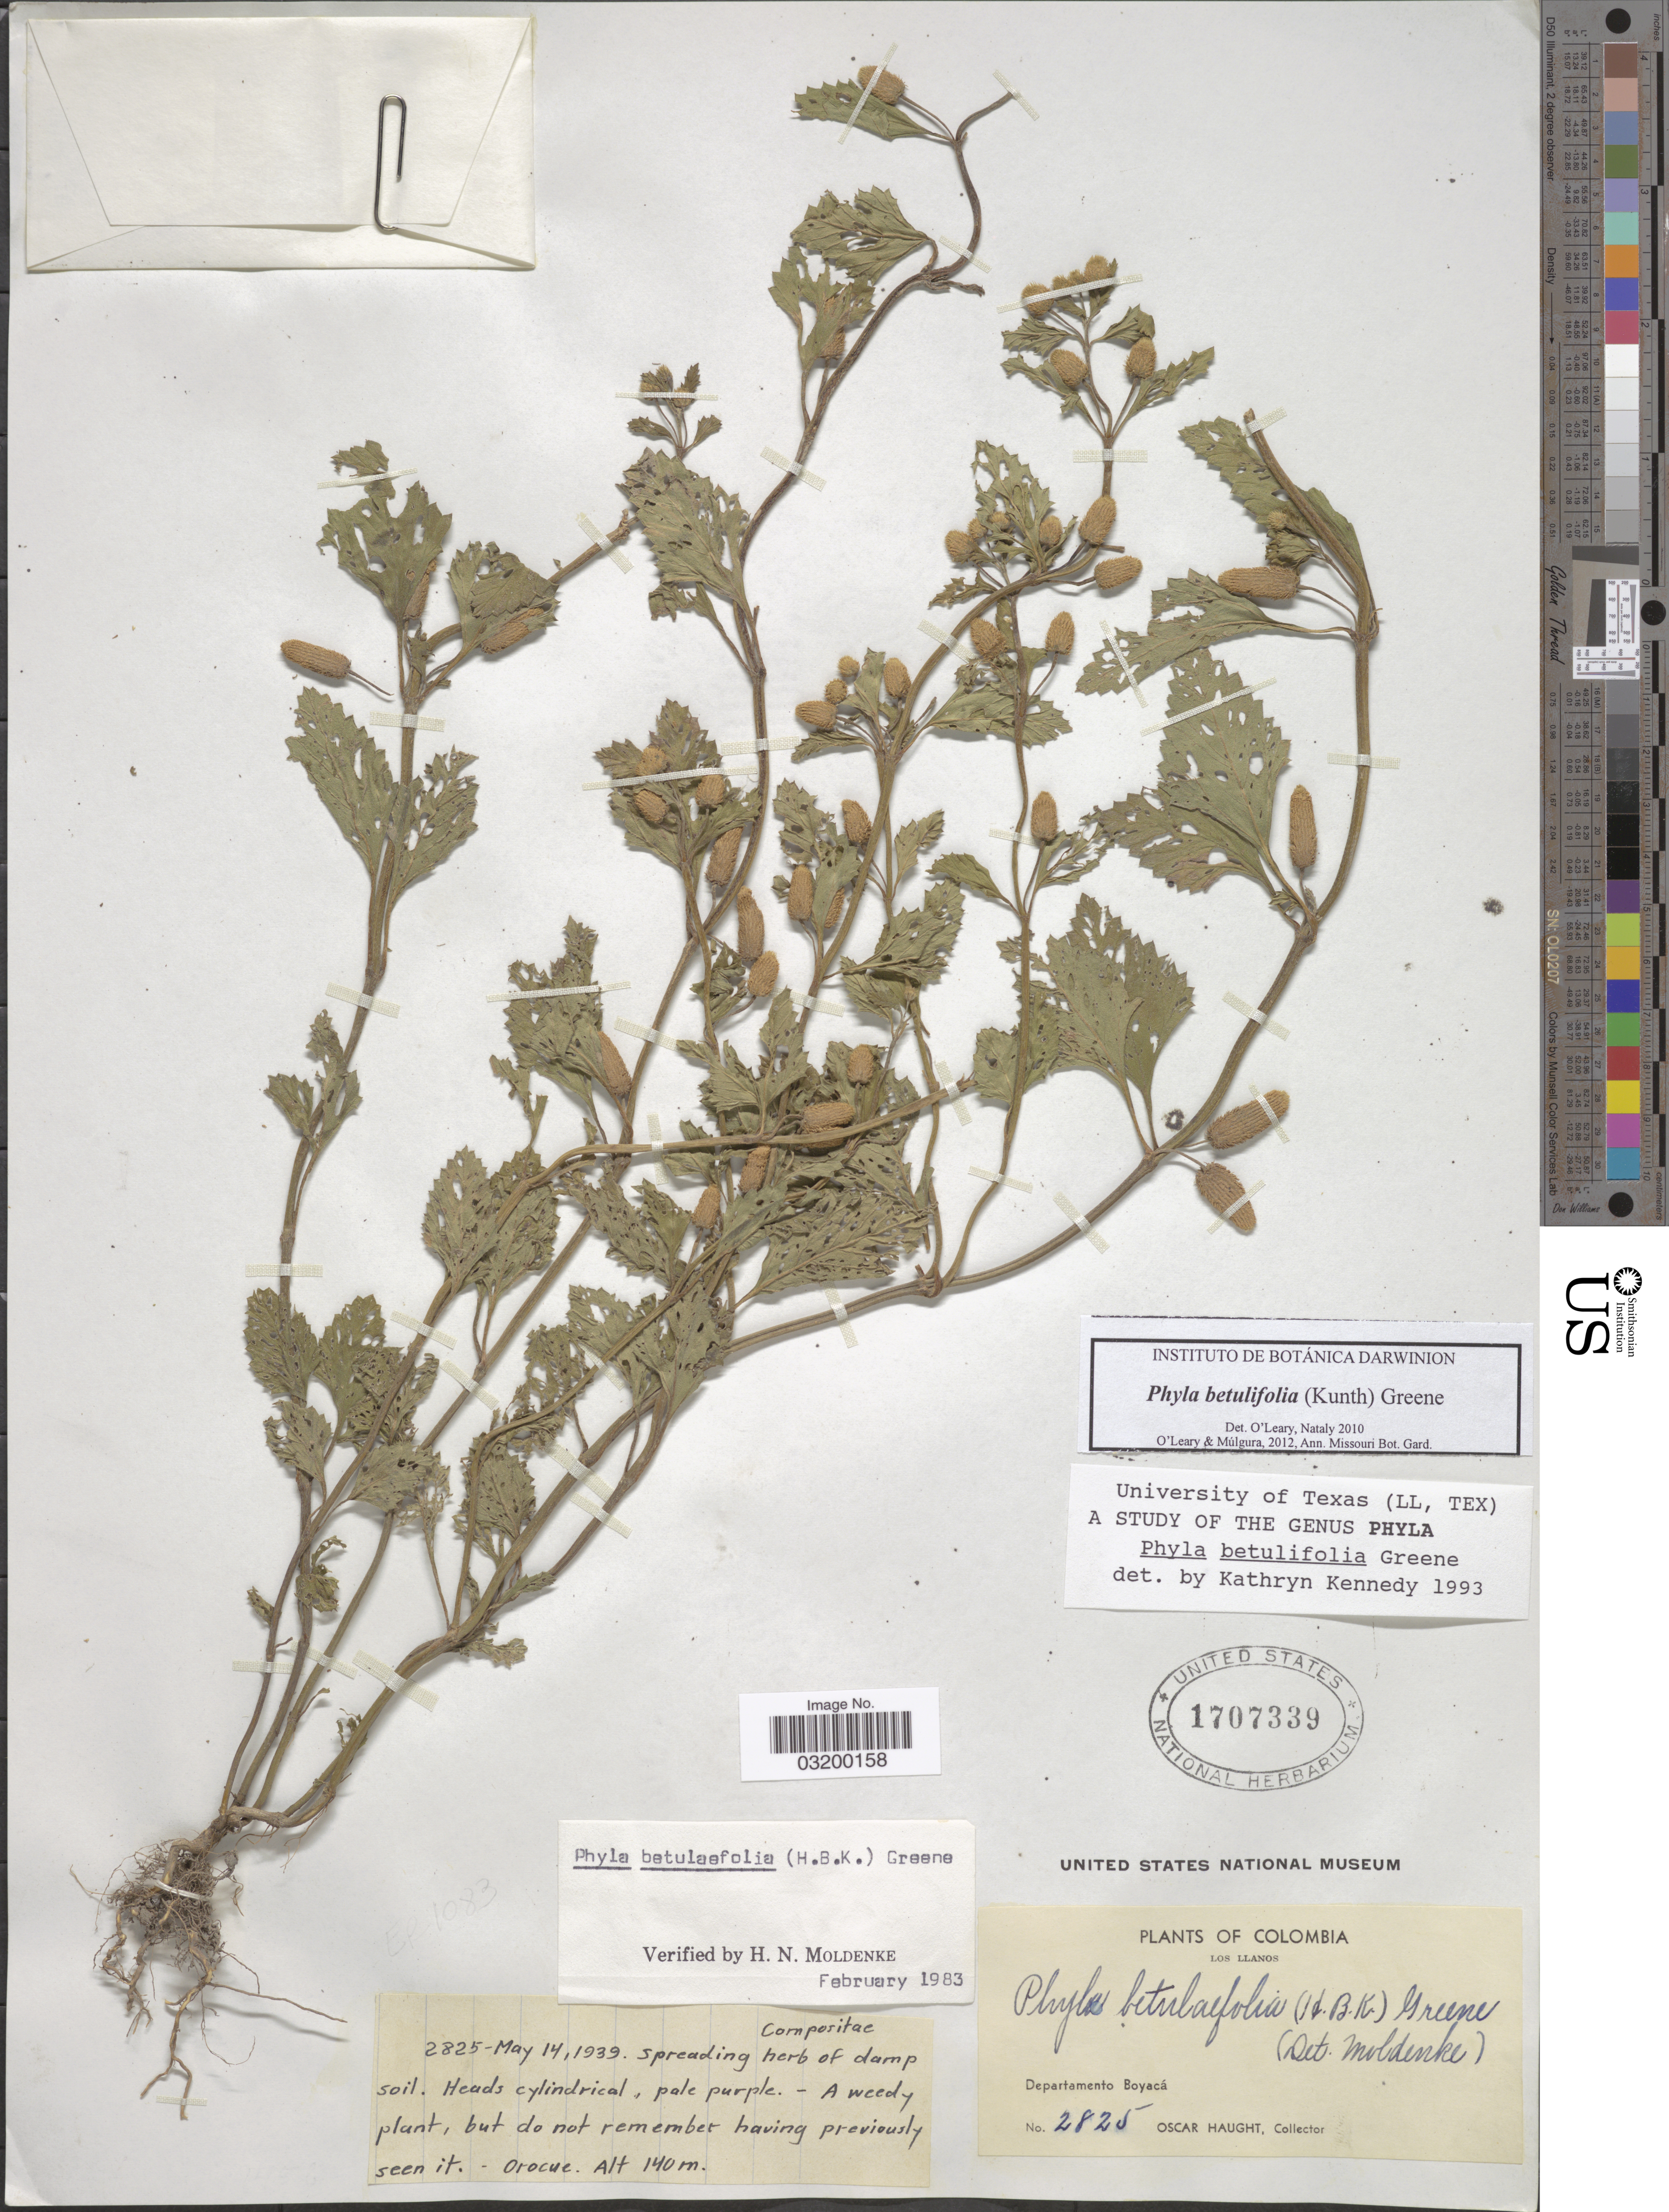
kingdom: Plantae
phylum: Tracheophyta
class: Magnoliopsida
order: Lamiales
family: Verbenaceae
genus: Phyla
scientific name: Phyla betulifolia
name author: (Kunth) Greene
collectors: O. L. Haught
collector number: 2825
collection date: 1939-05-14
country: Colombia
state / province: Boyacá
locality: Los Llanos. Departamento Boyacá.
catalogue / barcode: US 1707339